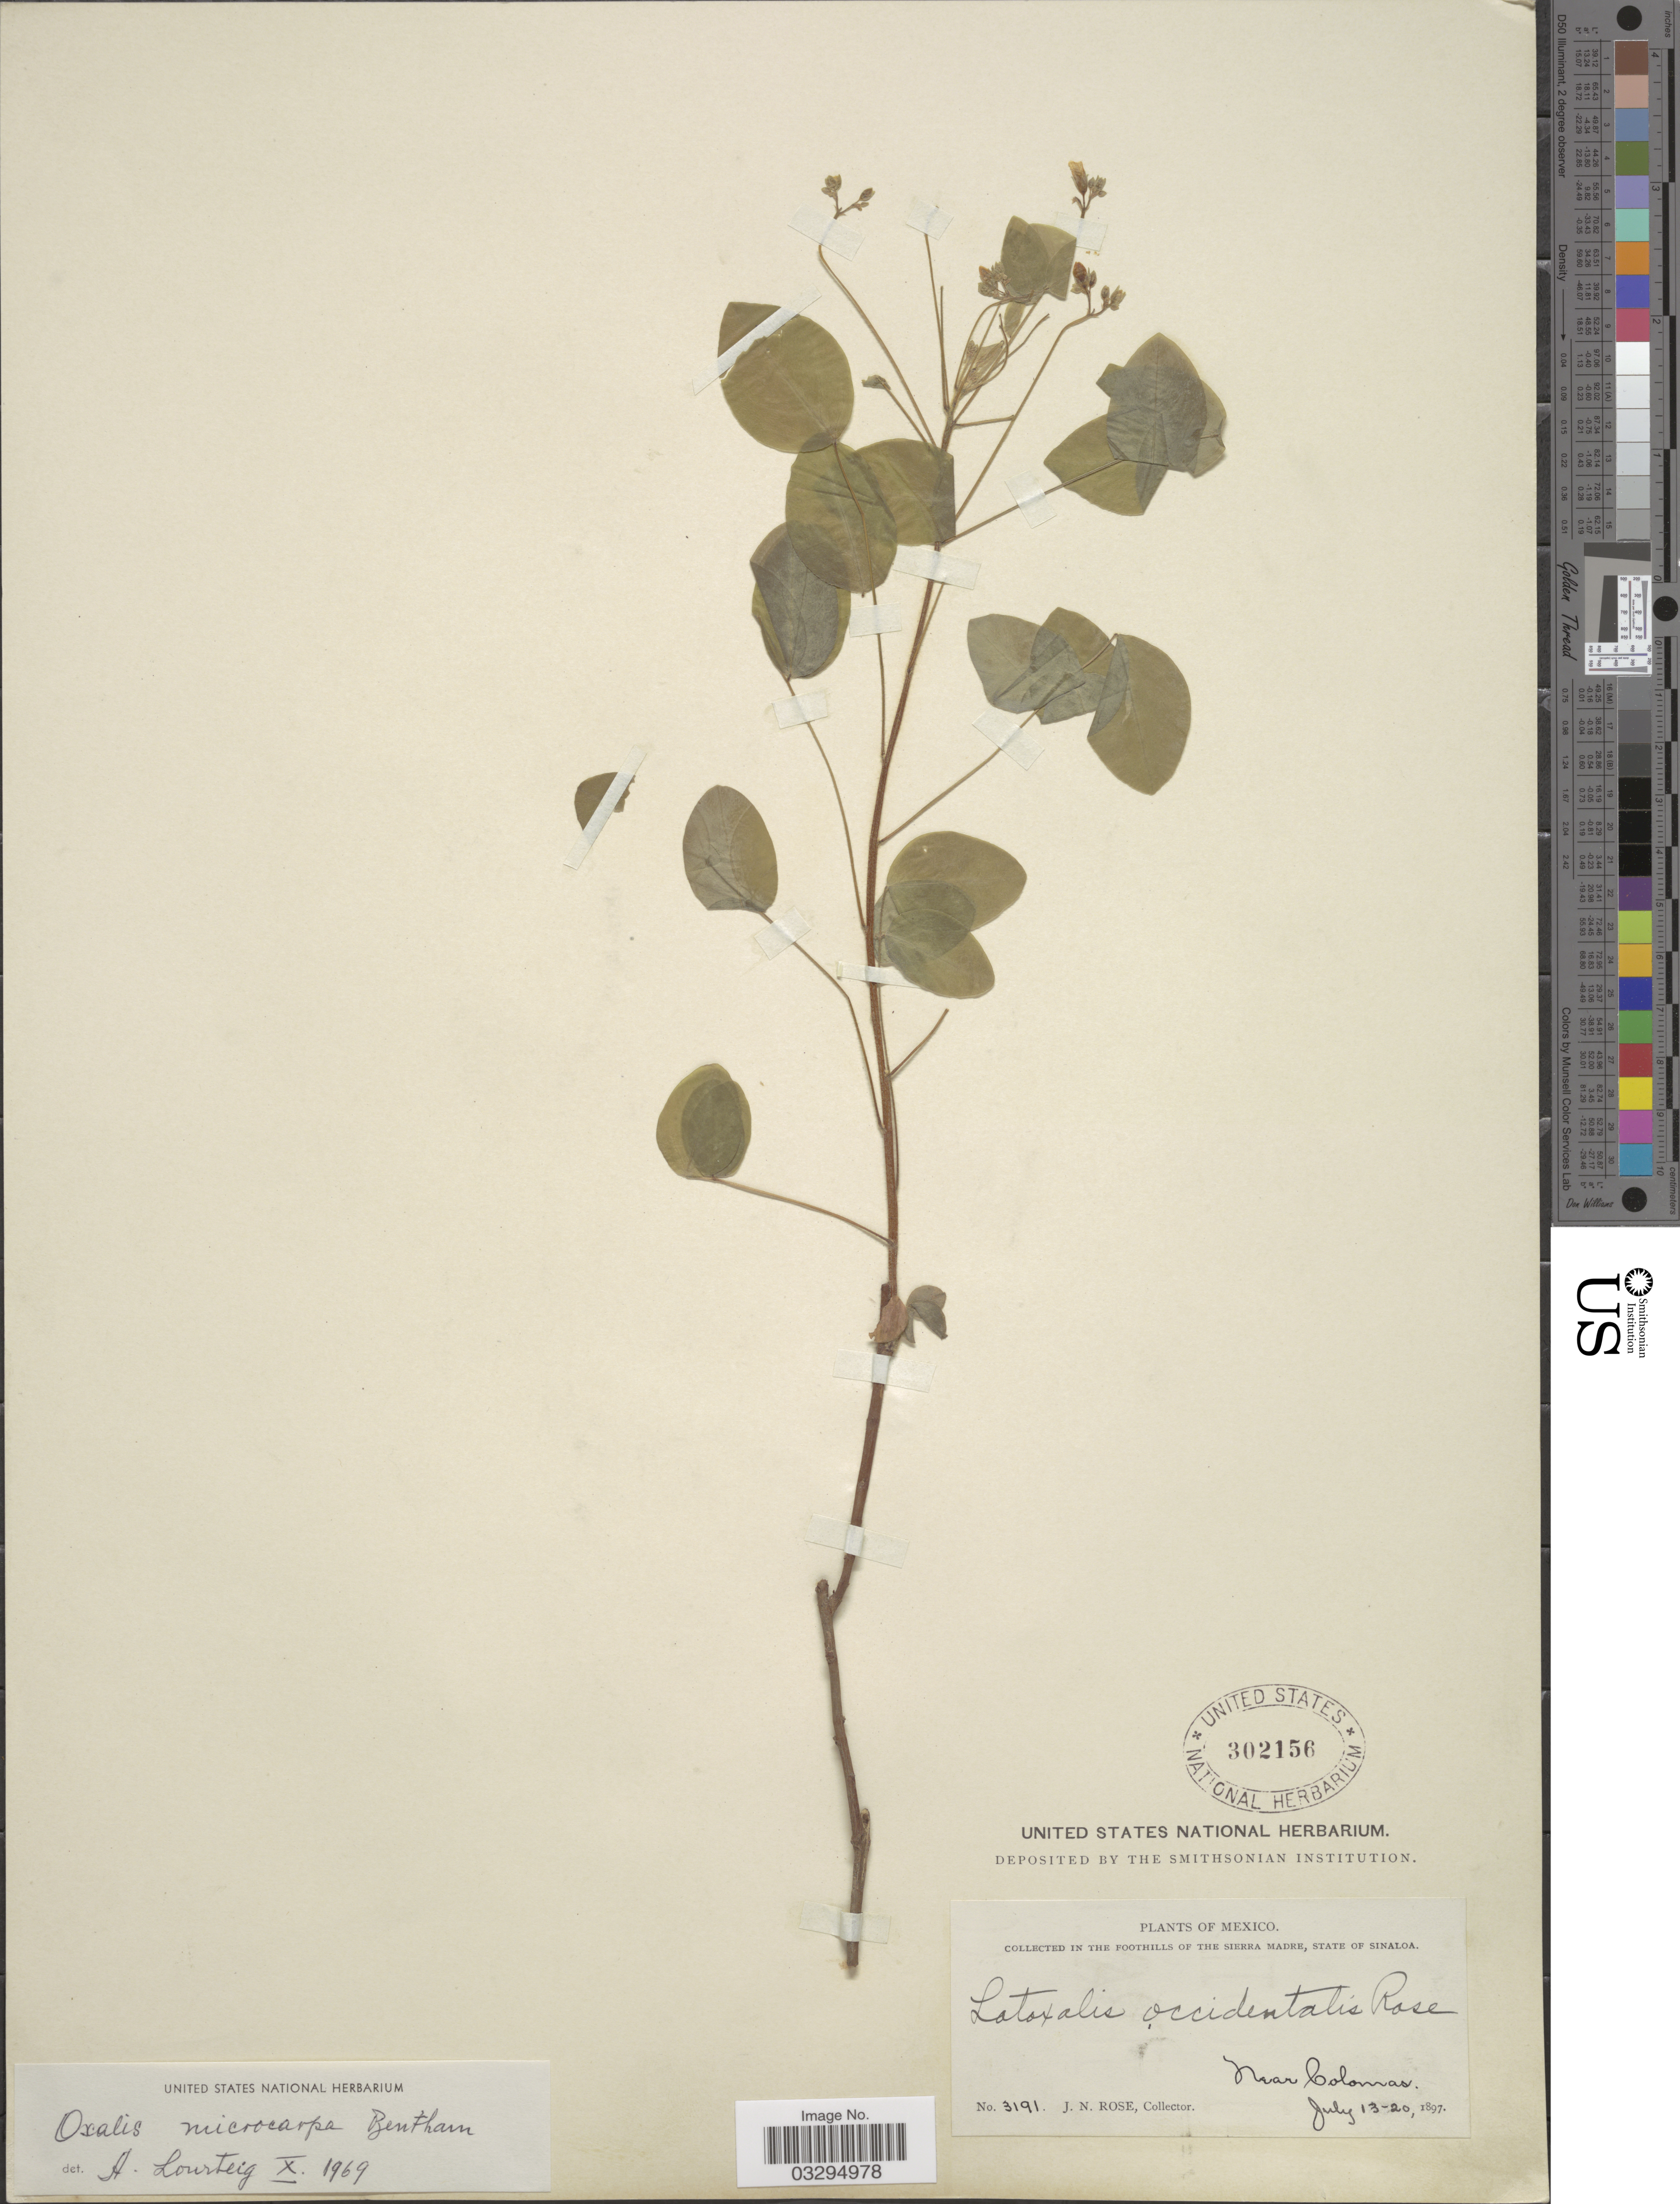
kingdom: Plantae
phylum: Tracheophyta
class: Magnoliopsida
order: Oxalidales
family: Oxalidaceae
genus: Oxalis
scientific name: Oxalis microcarpa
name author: Benth.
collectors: J. N. Rose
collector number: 3191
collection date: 1897-07-13/1897-07-20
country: Mexico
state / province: Sinaloa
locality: In the Foothills of The Sierra Madre, Near Colomas.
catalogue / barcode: US 302156